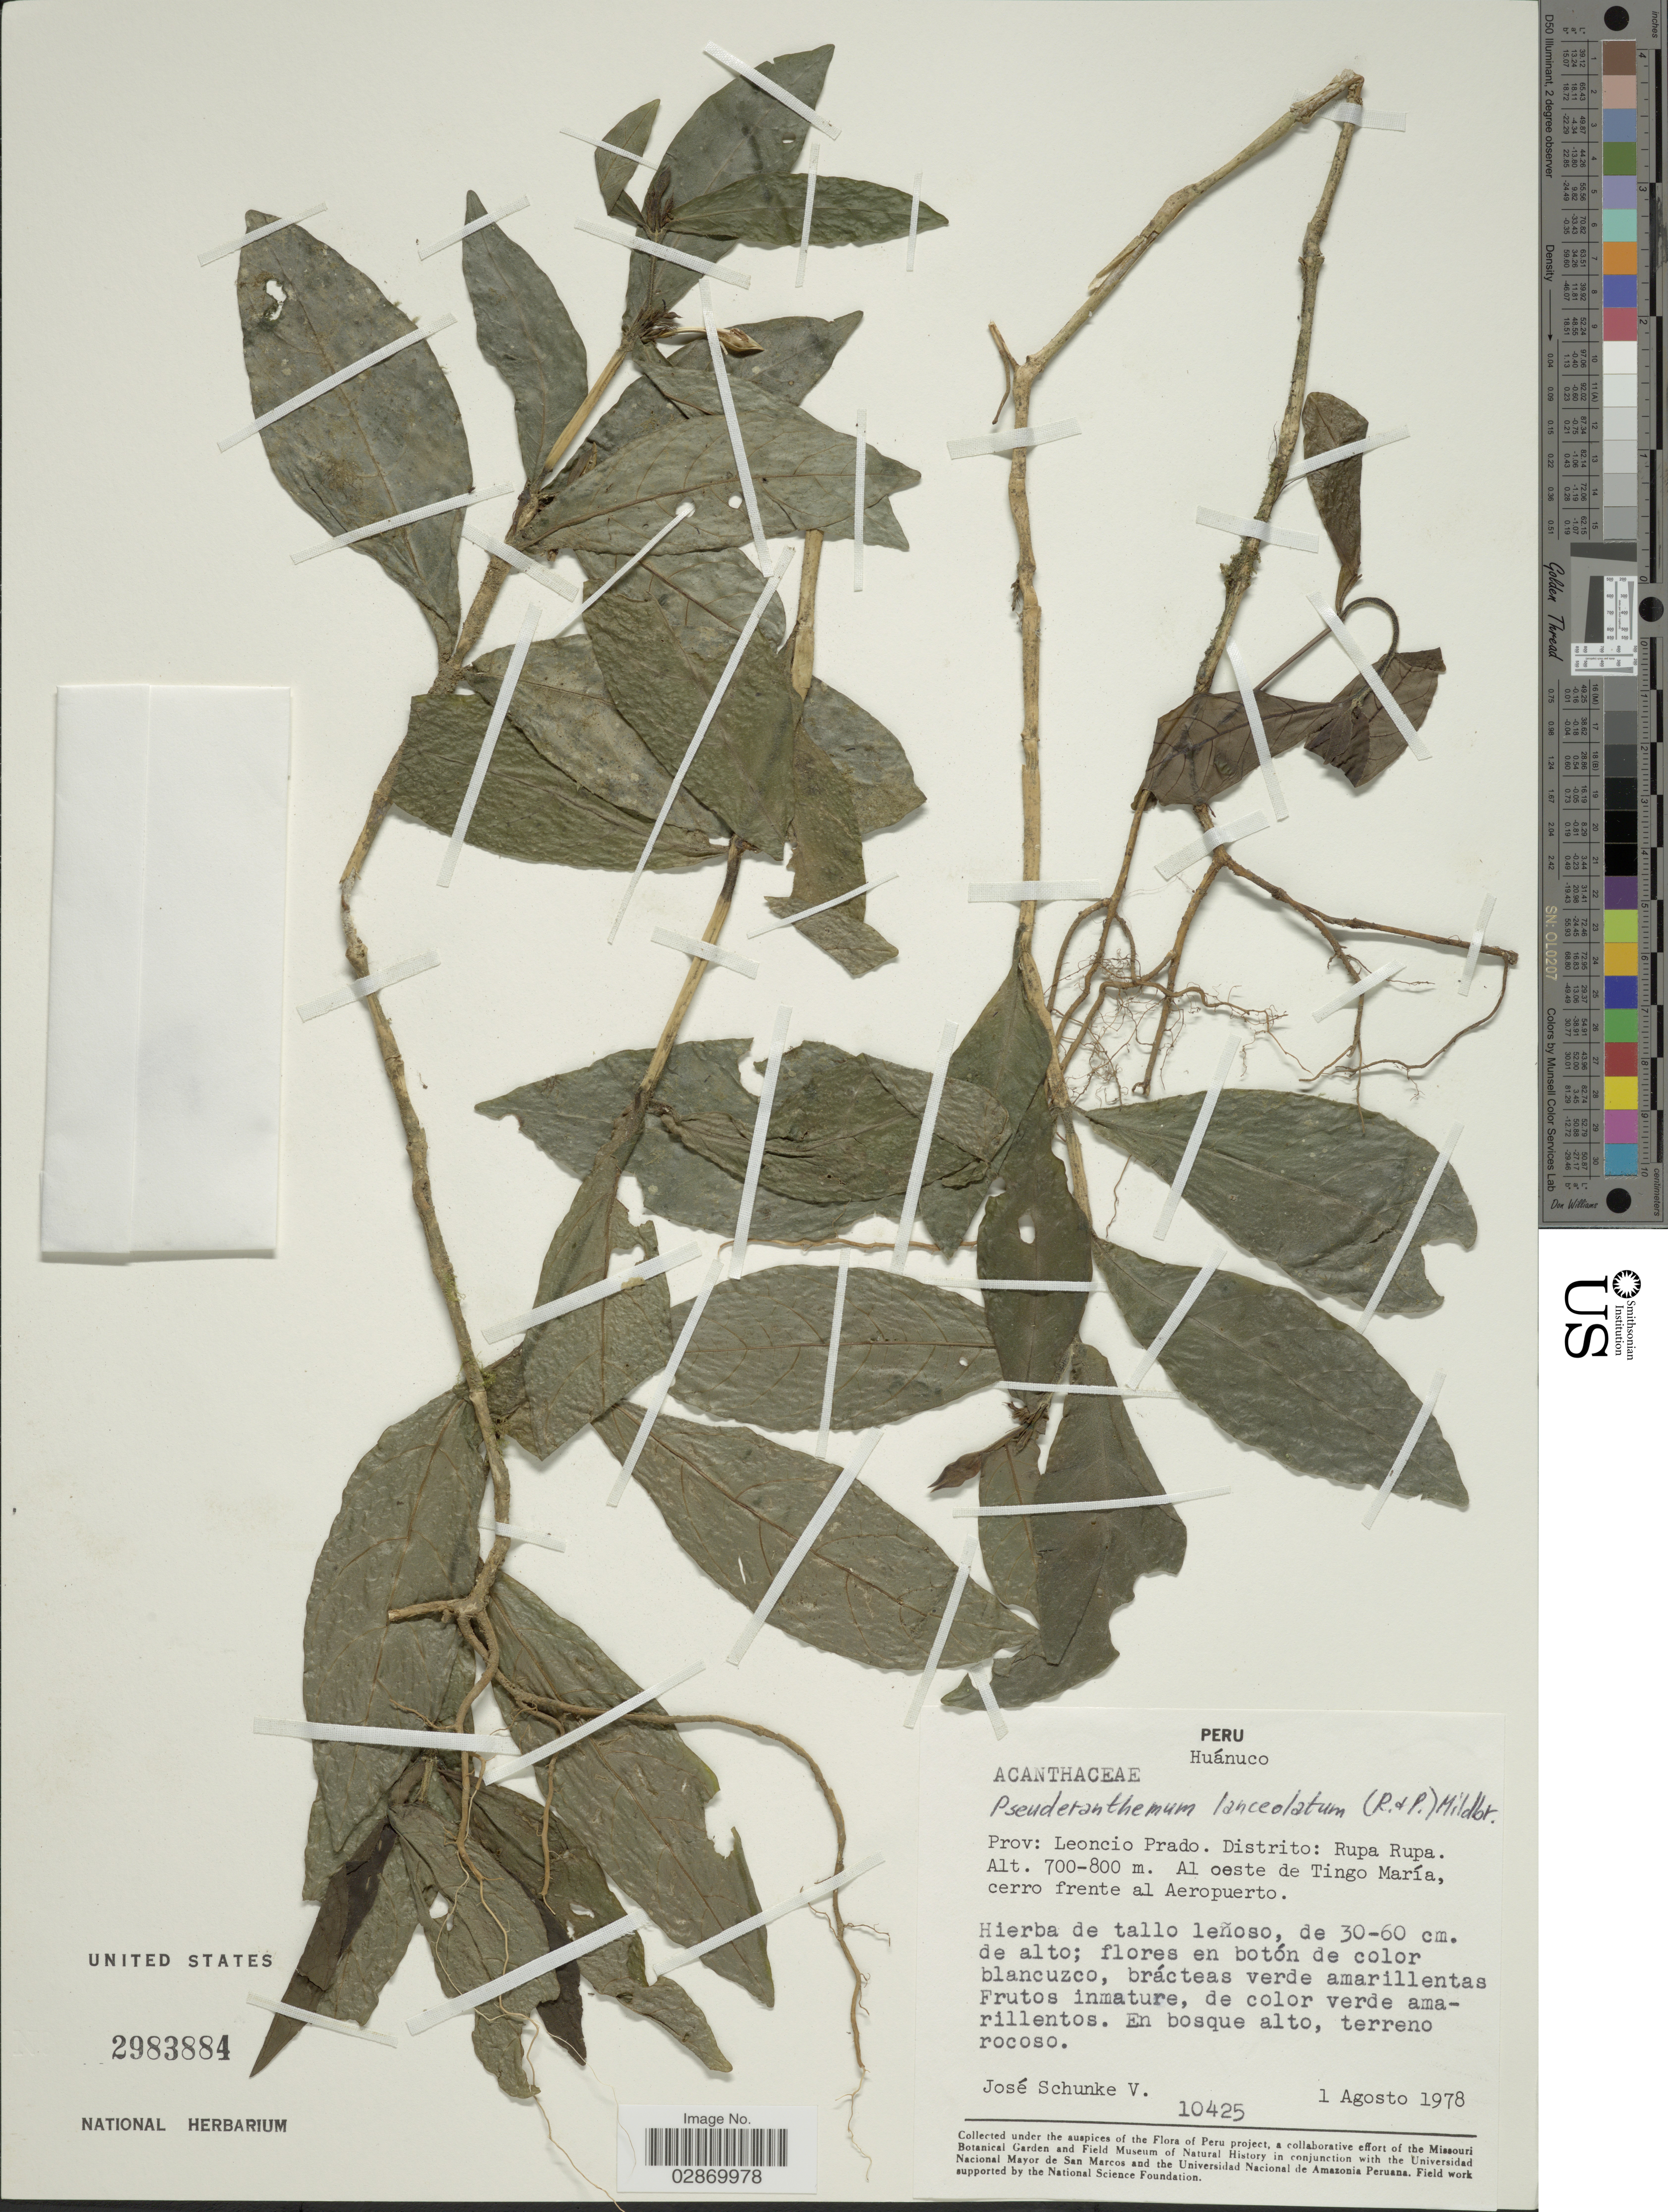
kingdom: Plantae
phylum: Tracheophyta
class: Magnoliopsida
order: Lamiales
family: Acanthaceae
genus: Pseuderanthemum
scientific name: Pseuderanthemum lanceolatum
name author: (Ruiz & Pav.) Wassh.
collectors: J. Schunke Vigo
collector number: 10425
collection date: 1978-08-01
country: Peru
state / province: Huánuco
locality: Prov. Leoncio Prado, Distrito Rupa Rupa, Al oeste de Tingo María, cerro frente al Aeropuerto.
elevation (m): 700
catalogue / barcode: US 2983884